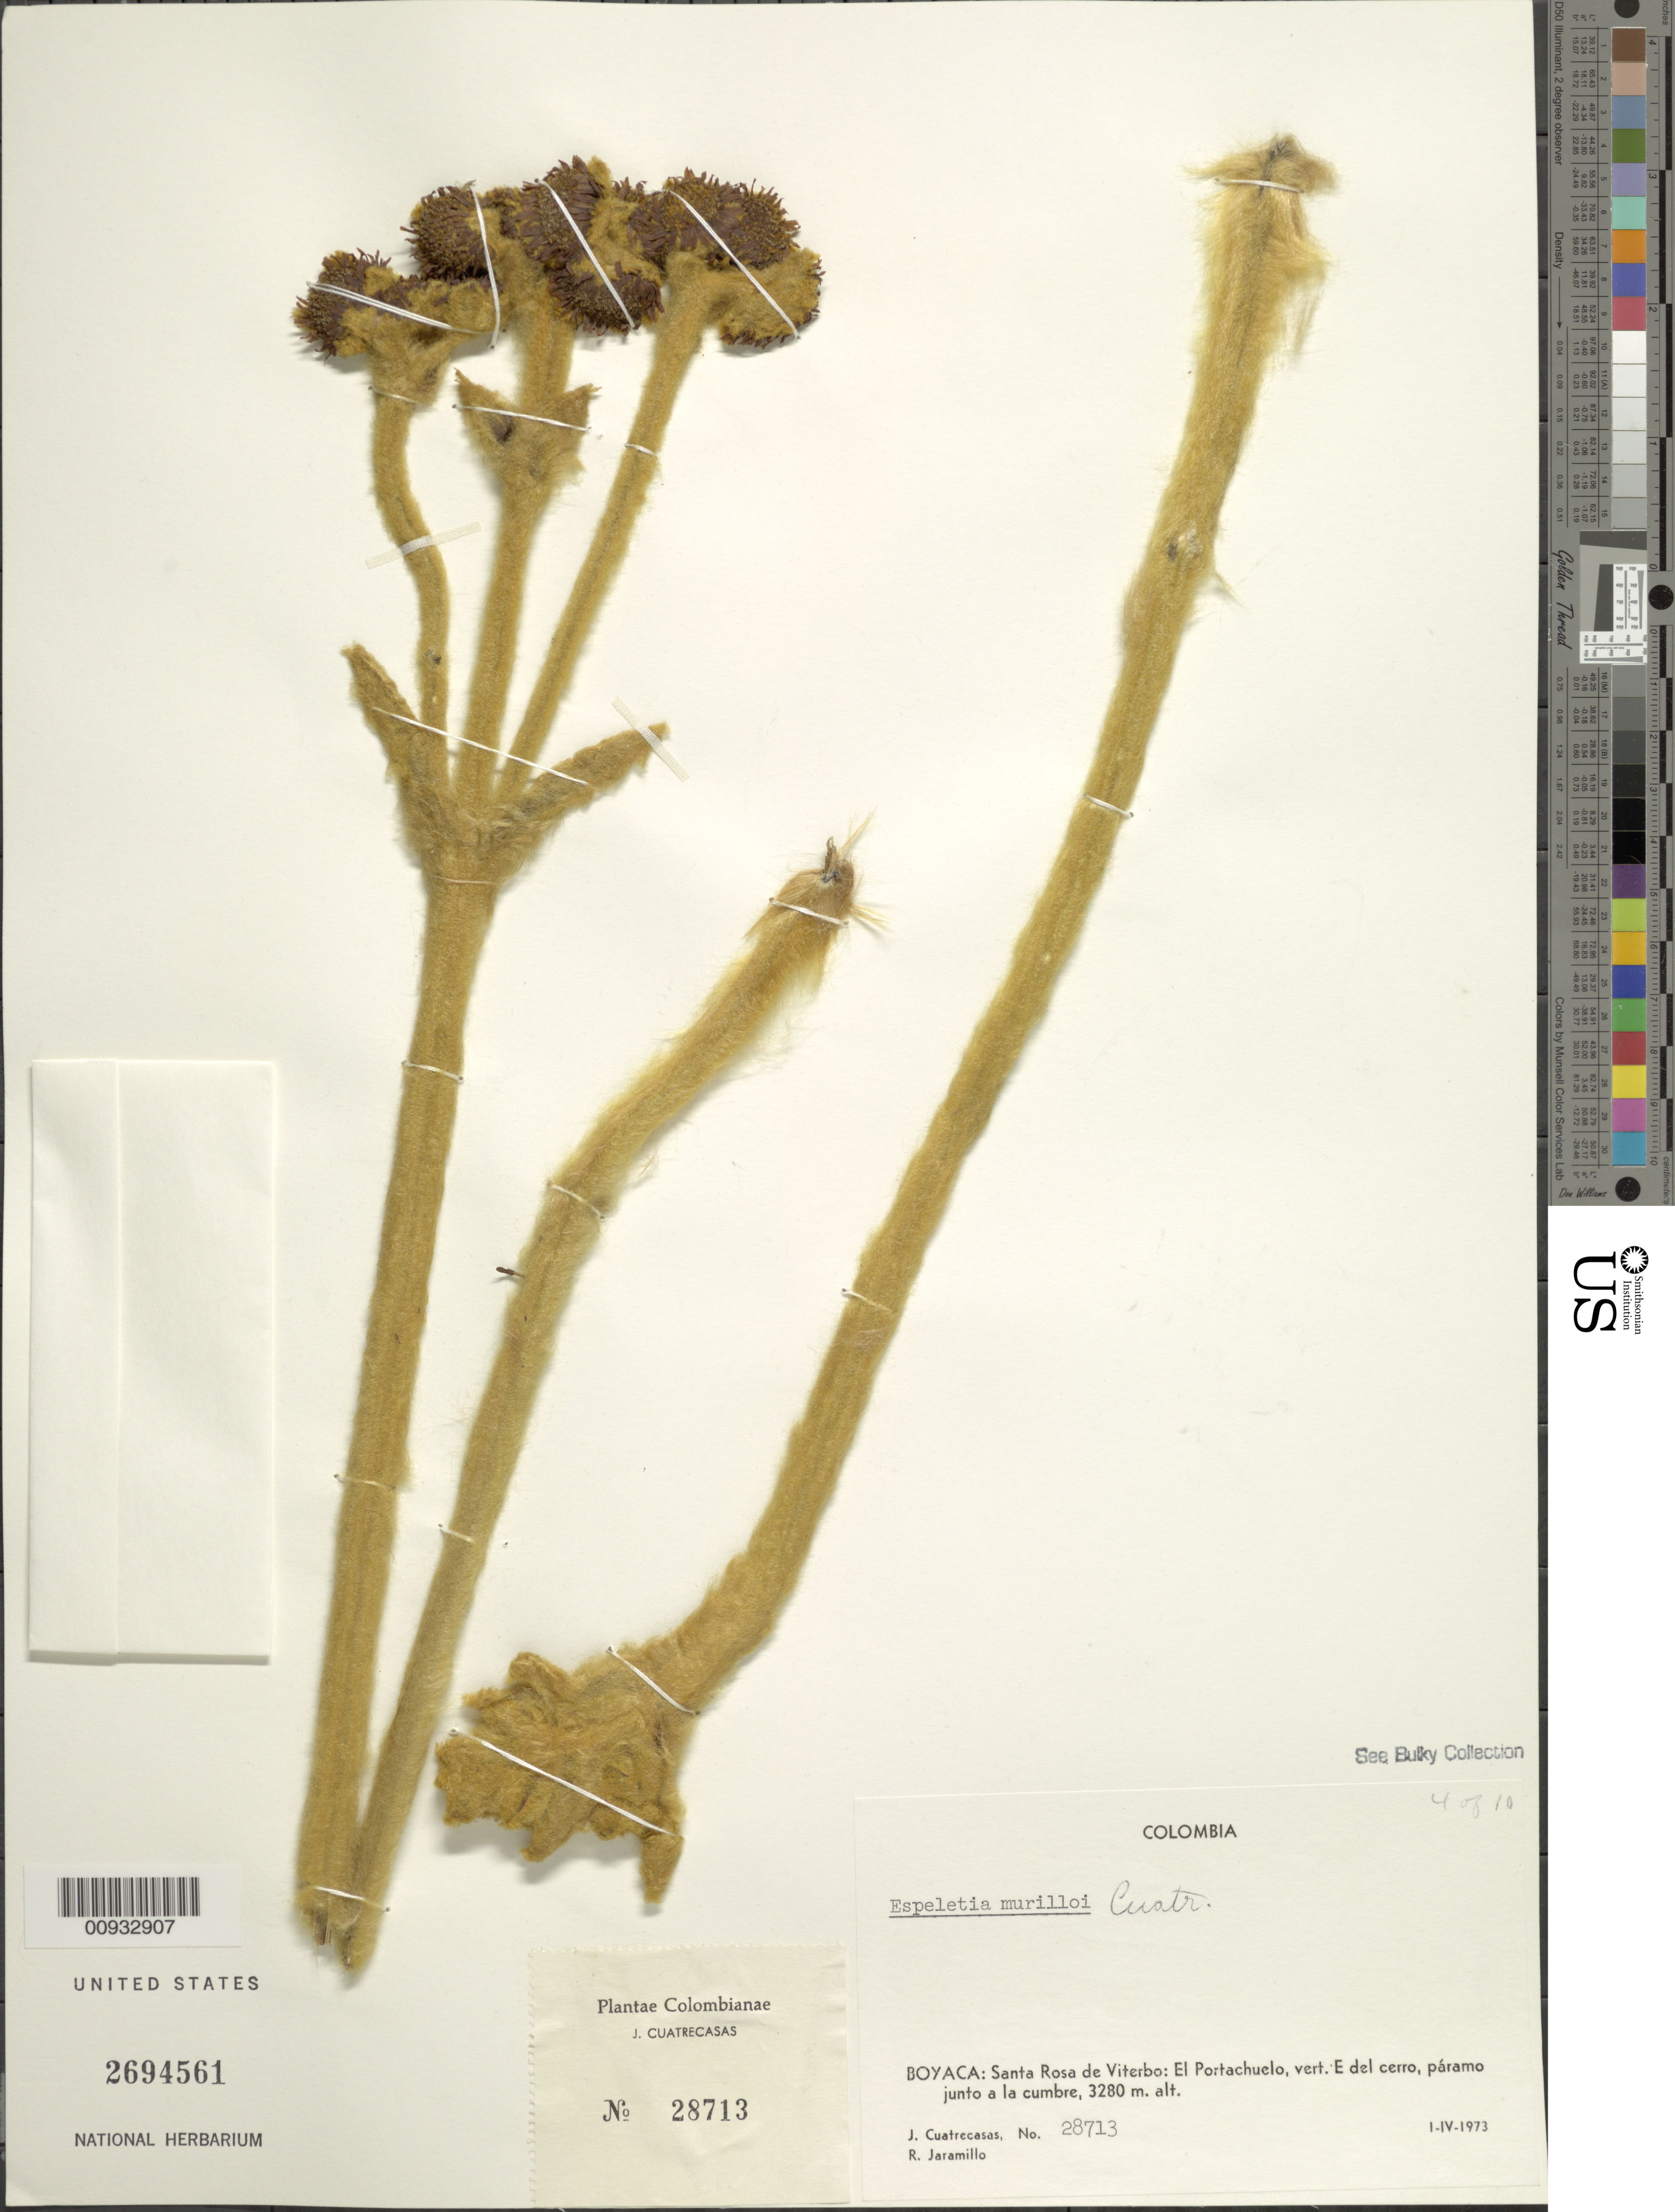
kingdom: Plantae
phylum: Tracheophyta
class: Magnoliopsida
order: Asterales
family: Asteraceae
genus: Espeletia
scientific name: Espeletia murilloi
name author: Cuatrec.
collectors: J. Cuatrecasas & R. Jaramillo M.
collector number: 28713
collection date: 1973-04-01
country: Colombia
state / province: Boyacá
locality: Santa Rosa de Viterbo, El Portachuelo, vert. E del cerro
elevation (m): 3280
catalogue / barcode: US 2694561